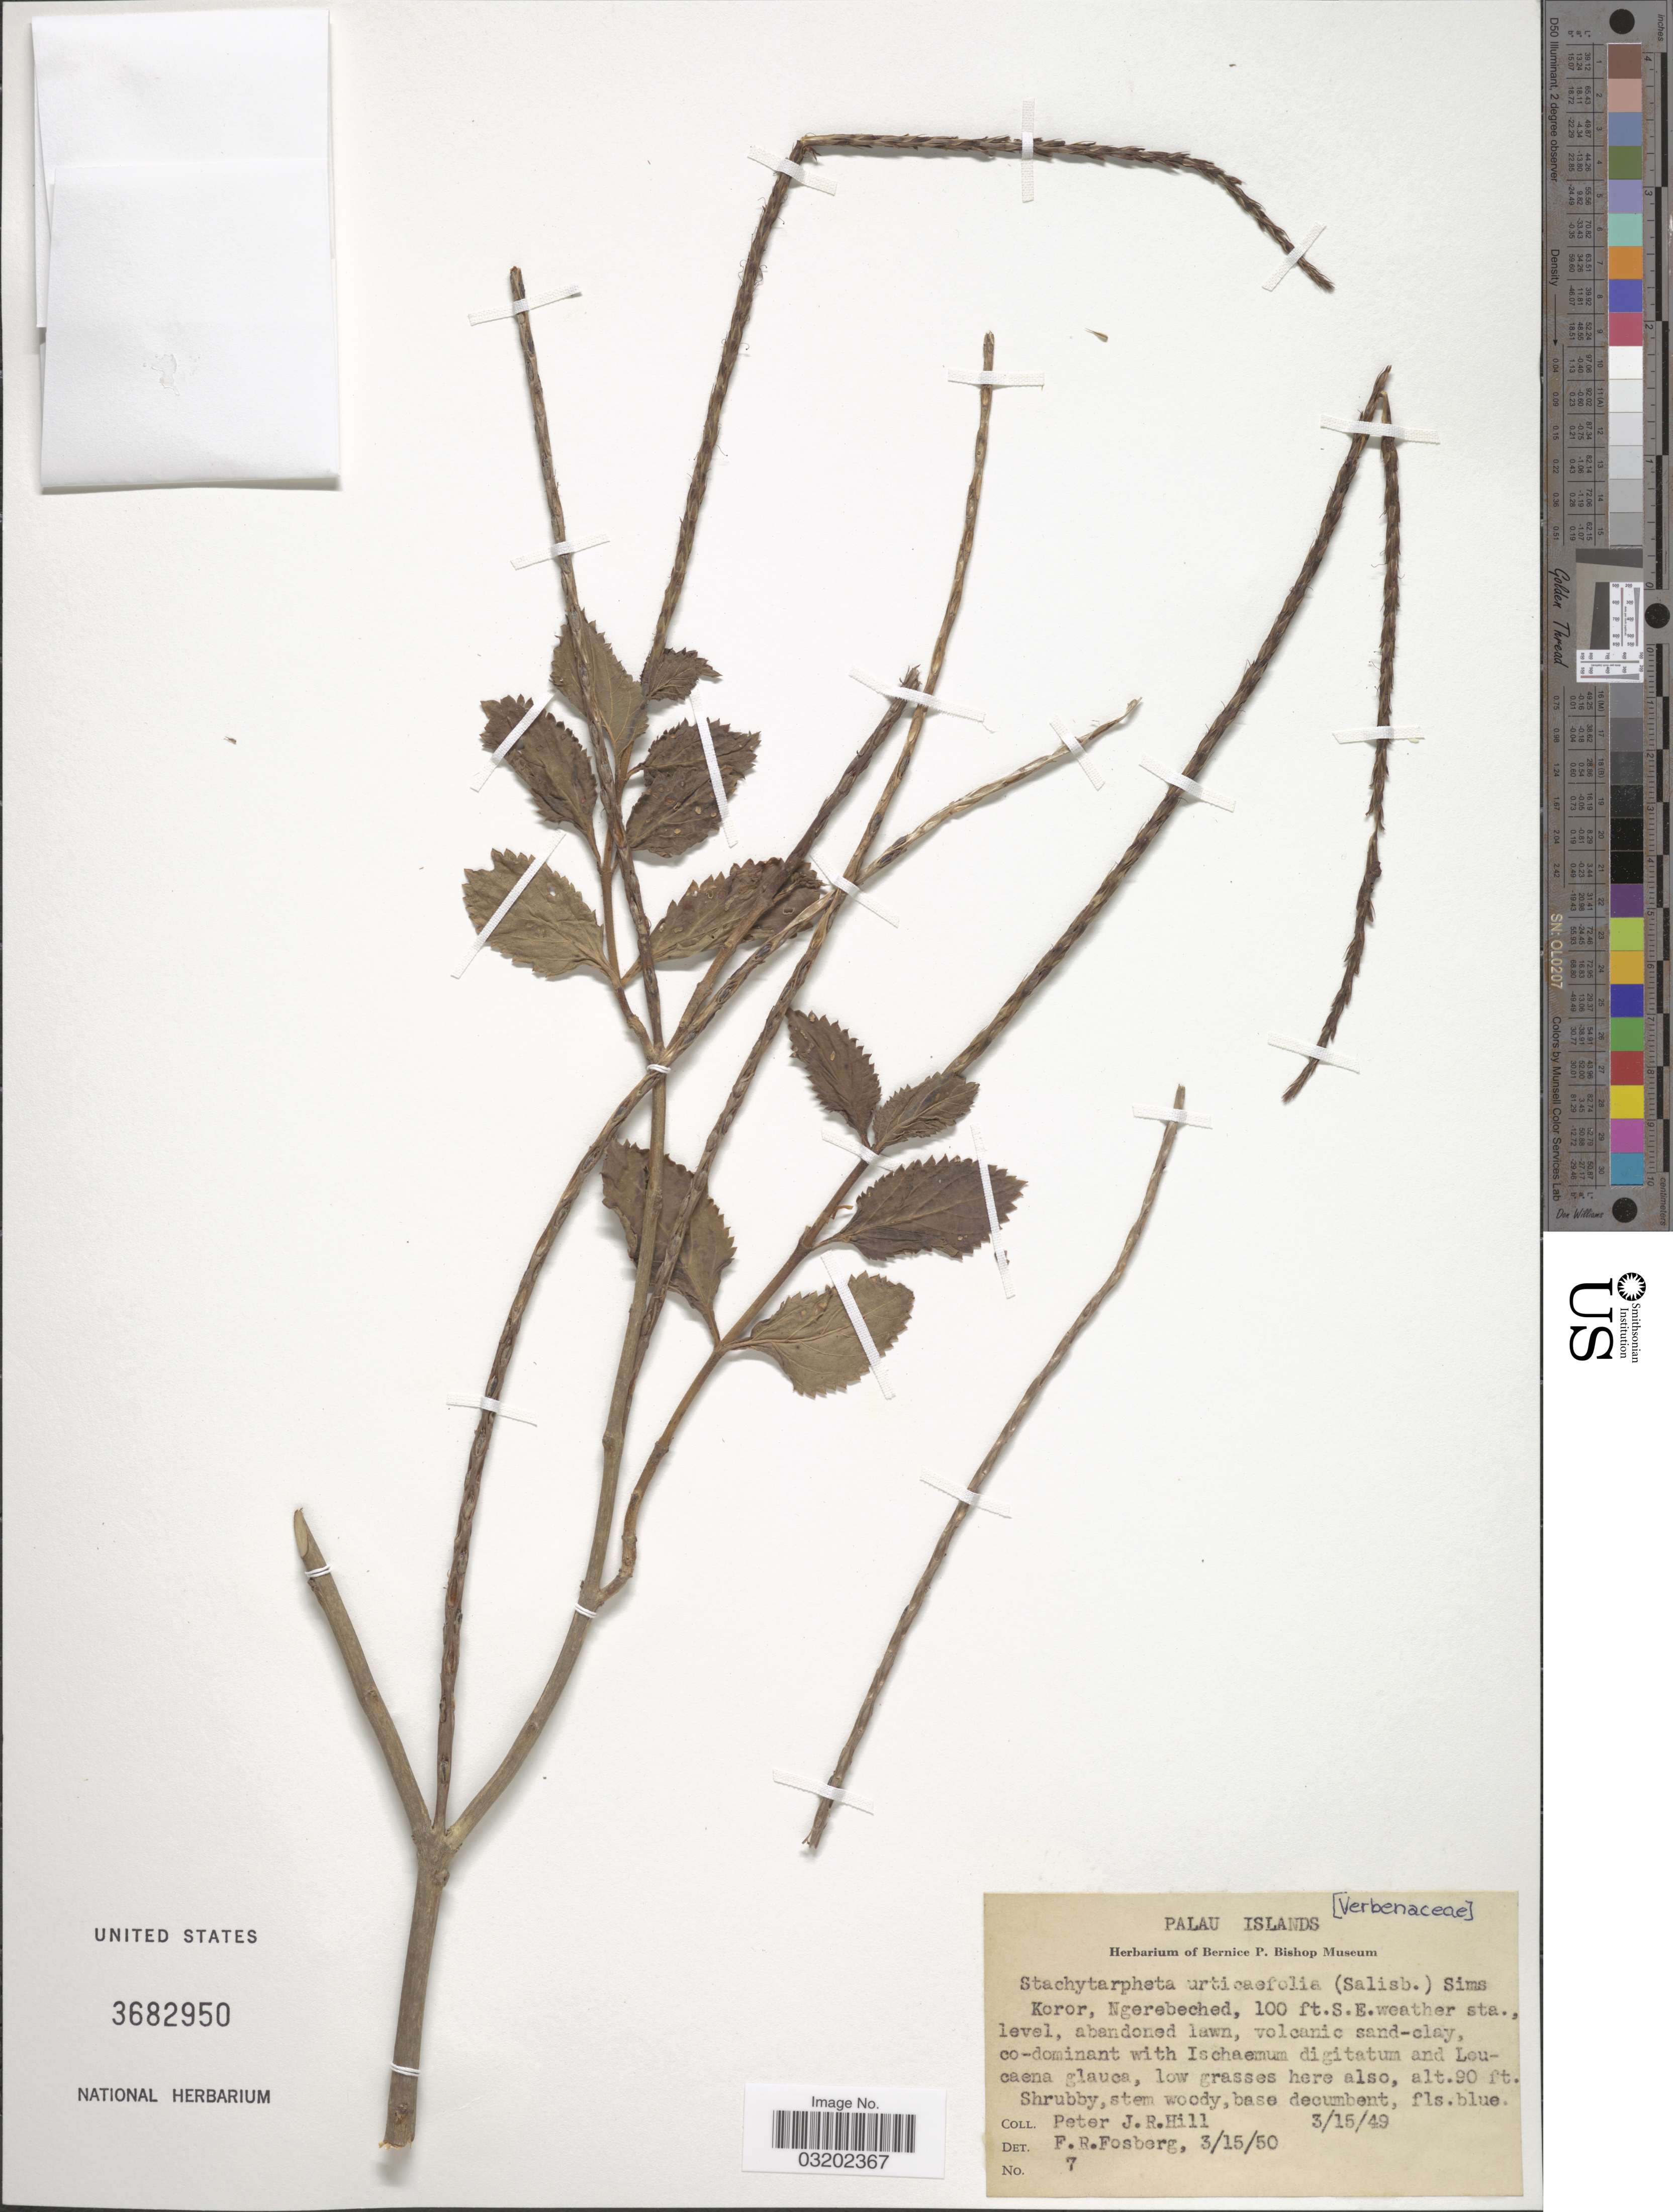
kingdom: Plantae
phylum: Tracheophyta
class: Magnoliopsida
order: Lamiales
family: Verbenaceae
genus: Stachytarpheta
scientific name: Stachytarpheta urticifolia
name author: Sims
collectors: P. J. R. Hill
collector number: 7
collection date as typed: Transcribed d/m/y: 15/3/49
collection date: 1949-03-15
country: Palau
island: Oreor [Koror]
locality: Palau Islands. Koror, Ngerebeched, 100 ft. SE weather station.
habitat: Abandoned lawn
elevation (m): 30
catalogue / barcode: US 3682950